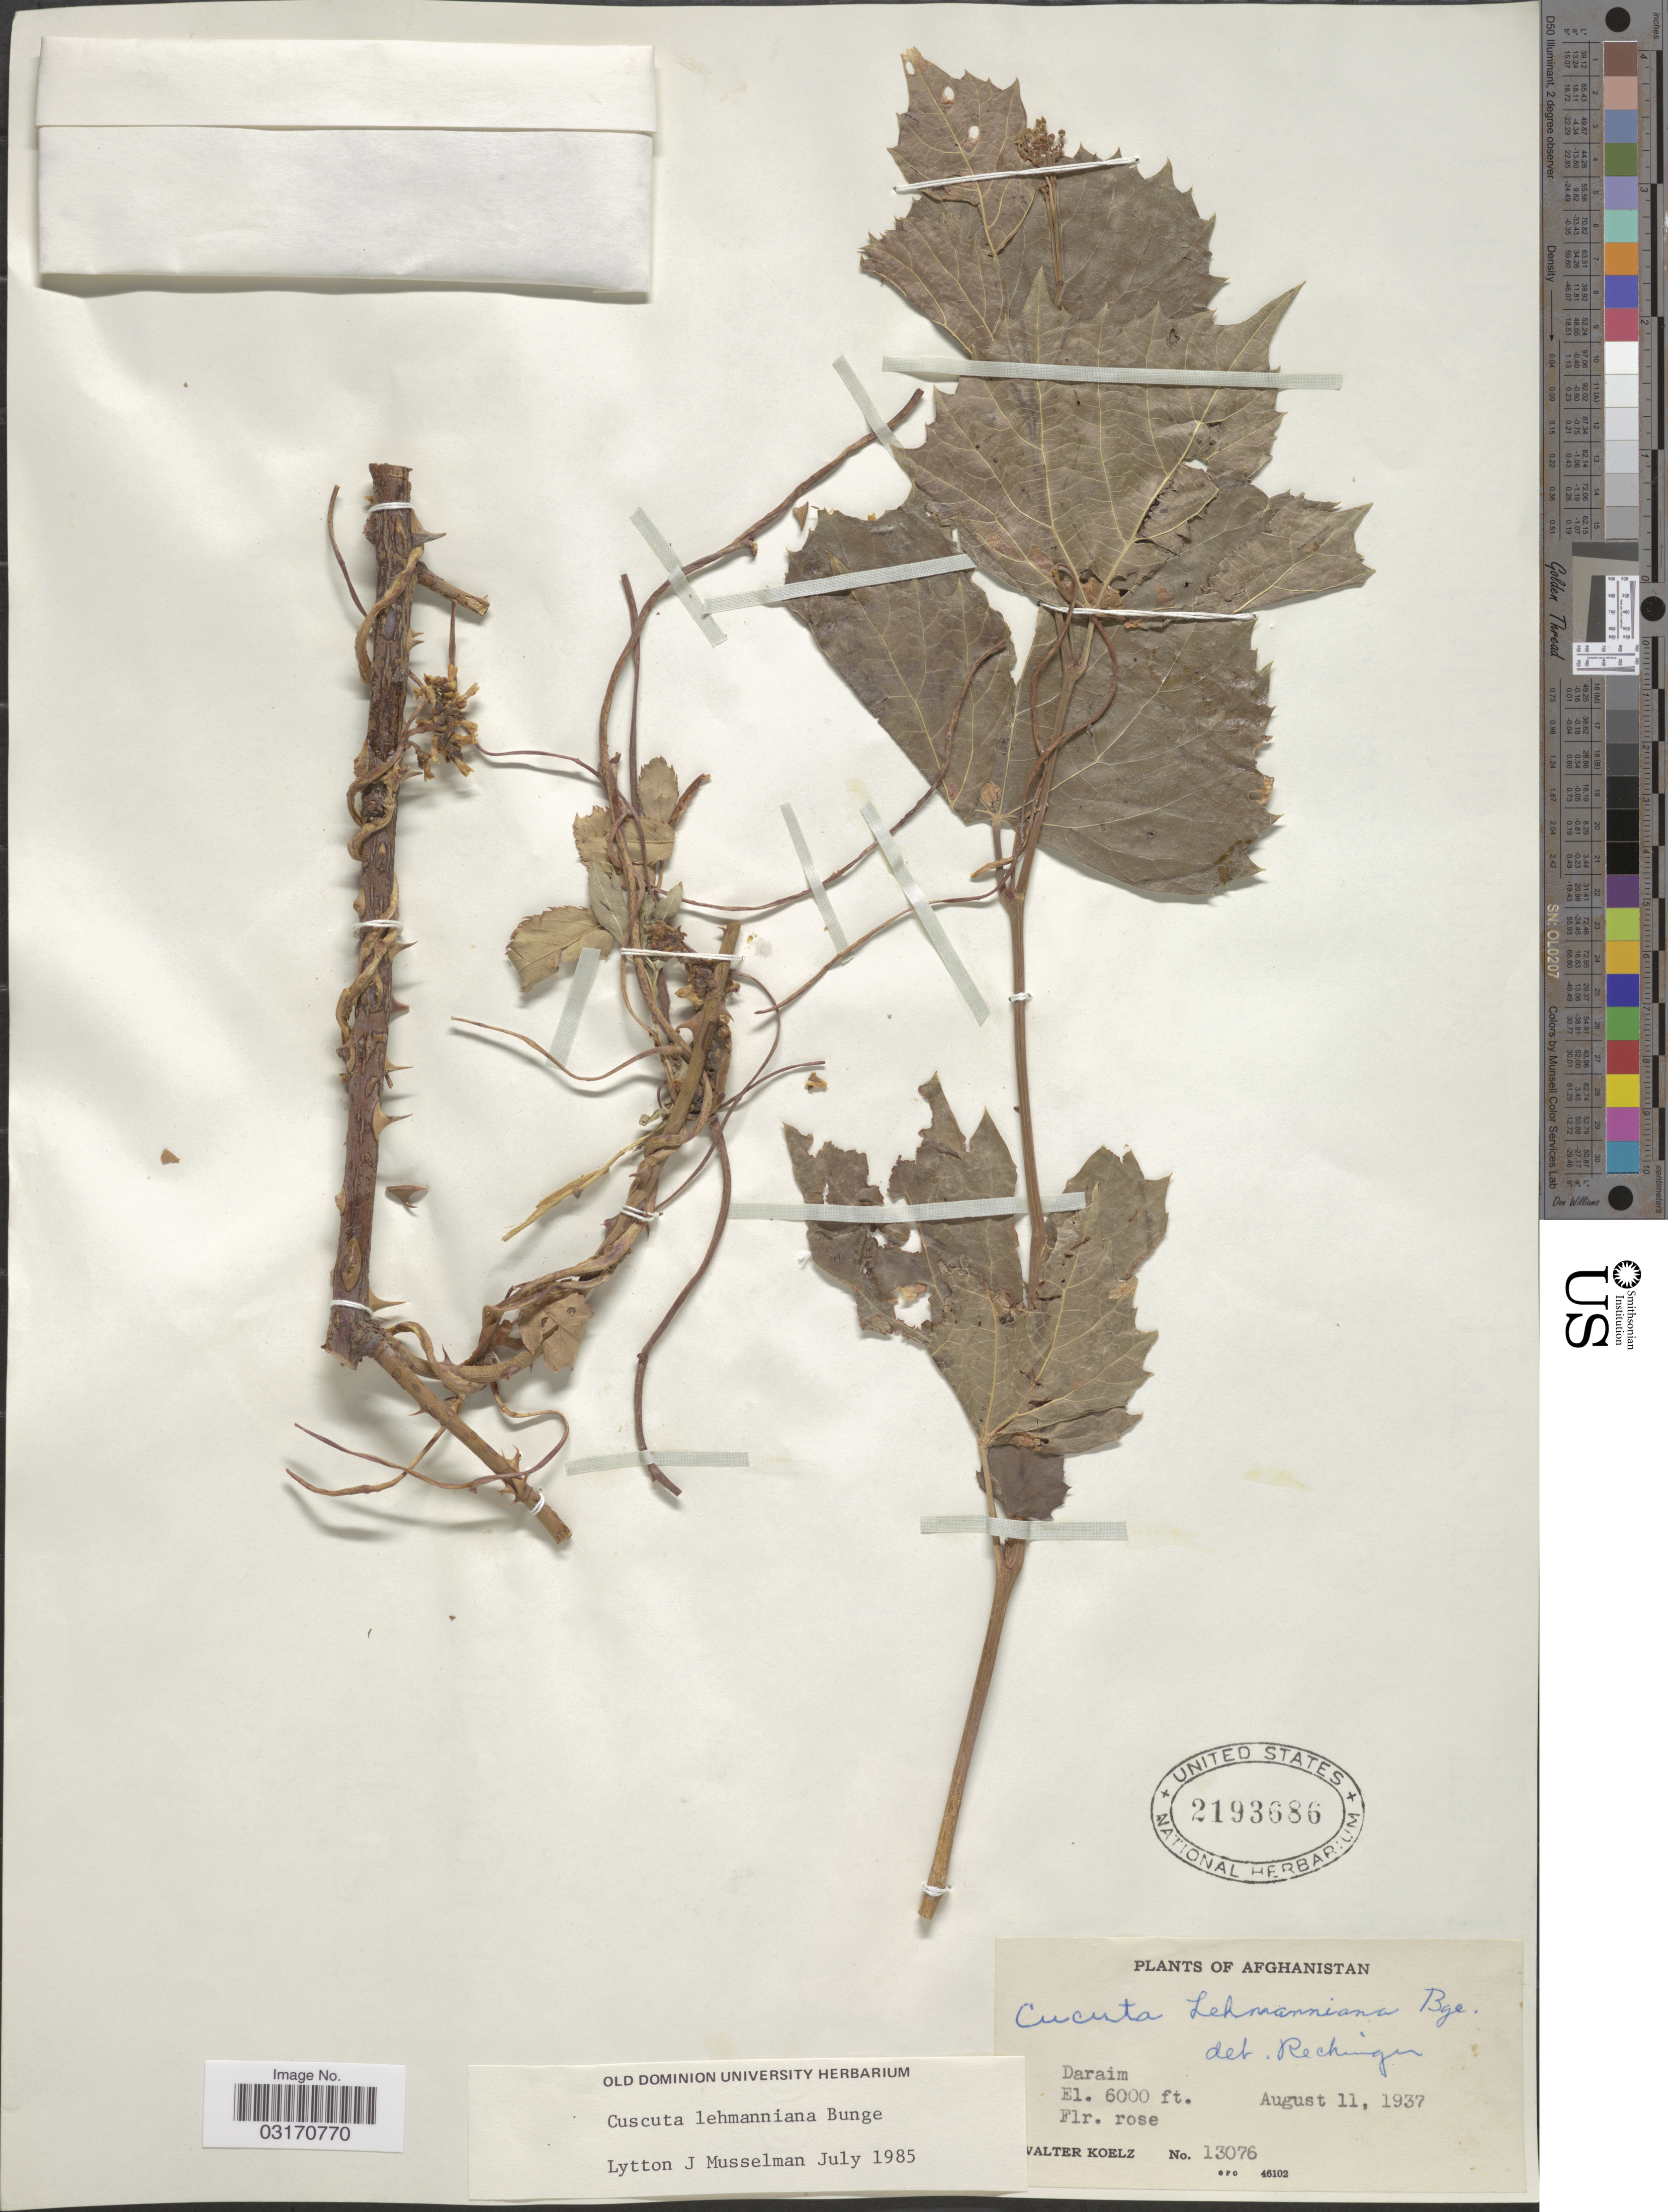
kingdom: Plantae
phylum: Tracheophyta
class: Magnoliopsida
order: Solanales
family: Convolvulaceae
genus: Cuscuta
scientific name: Cuscuta lehmanniana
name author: Bunge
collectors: W. N. Koelz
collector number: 13076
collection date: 1937-08-11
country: Afghanistan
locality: Daraim.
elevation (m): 1829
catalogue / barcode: US 2193686